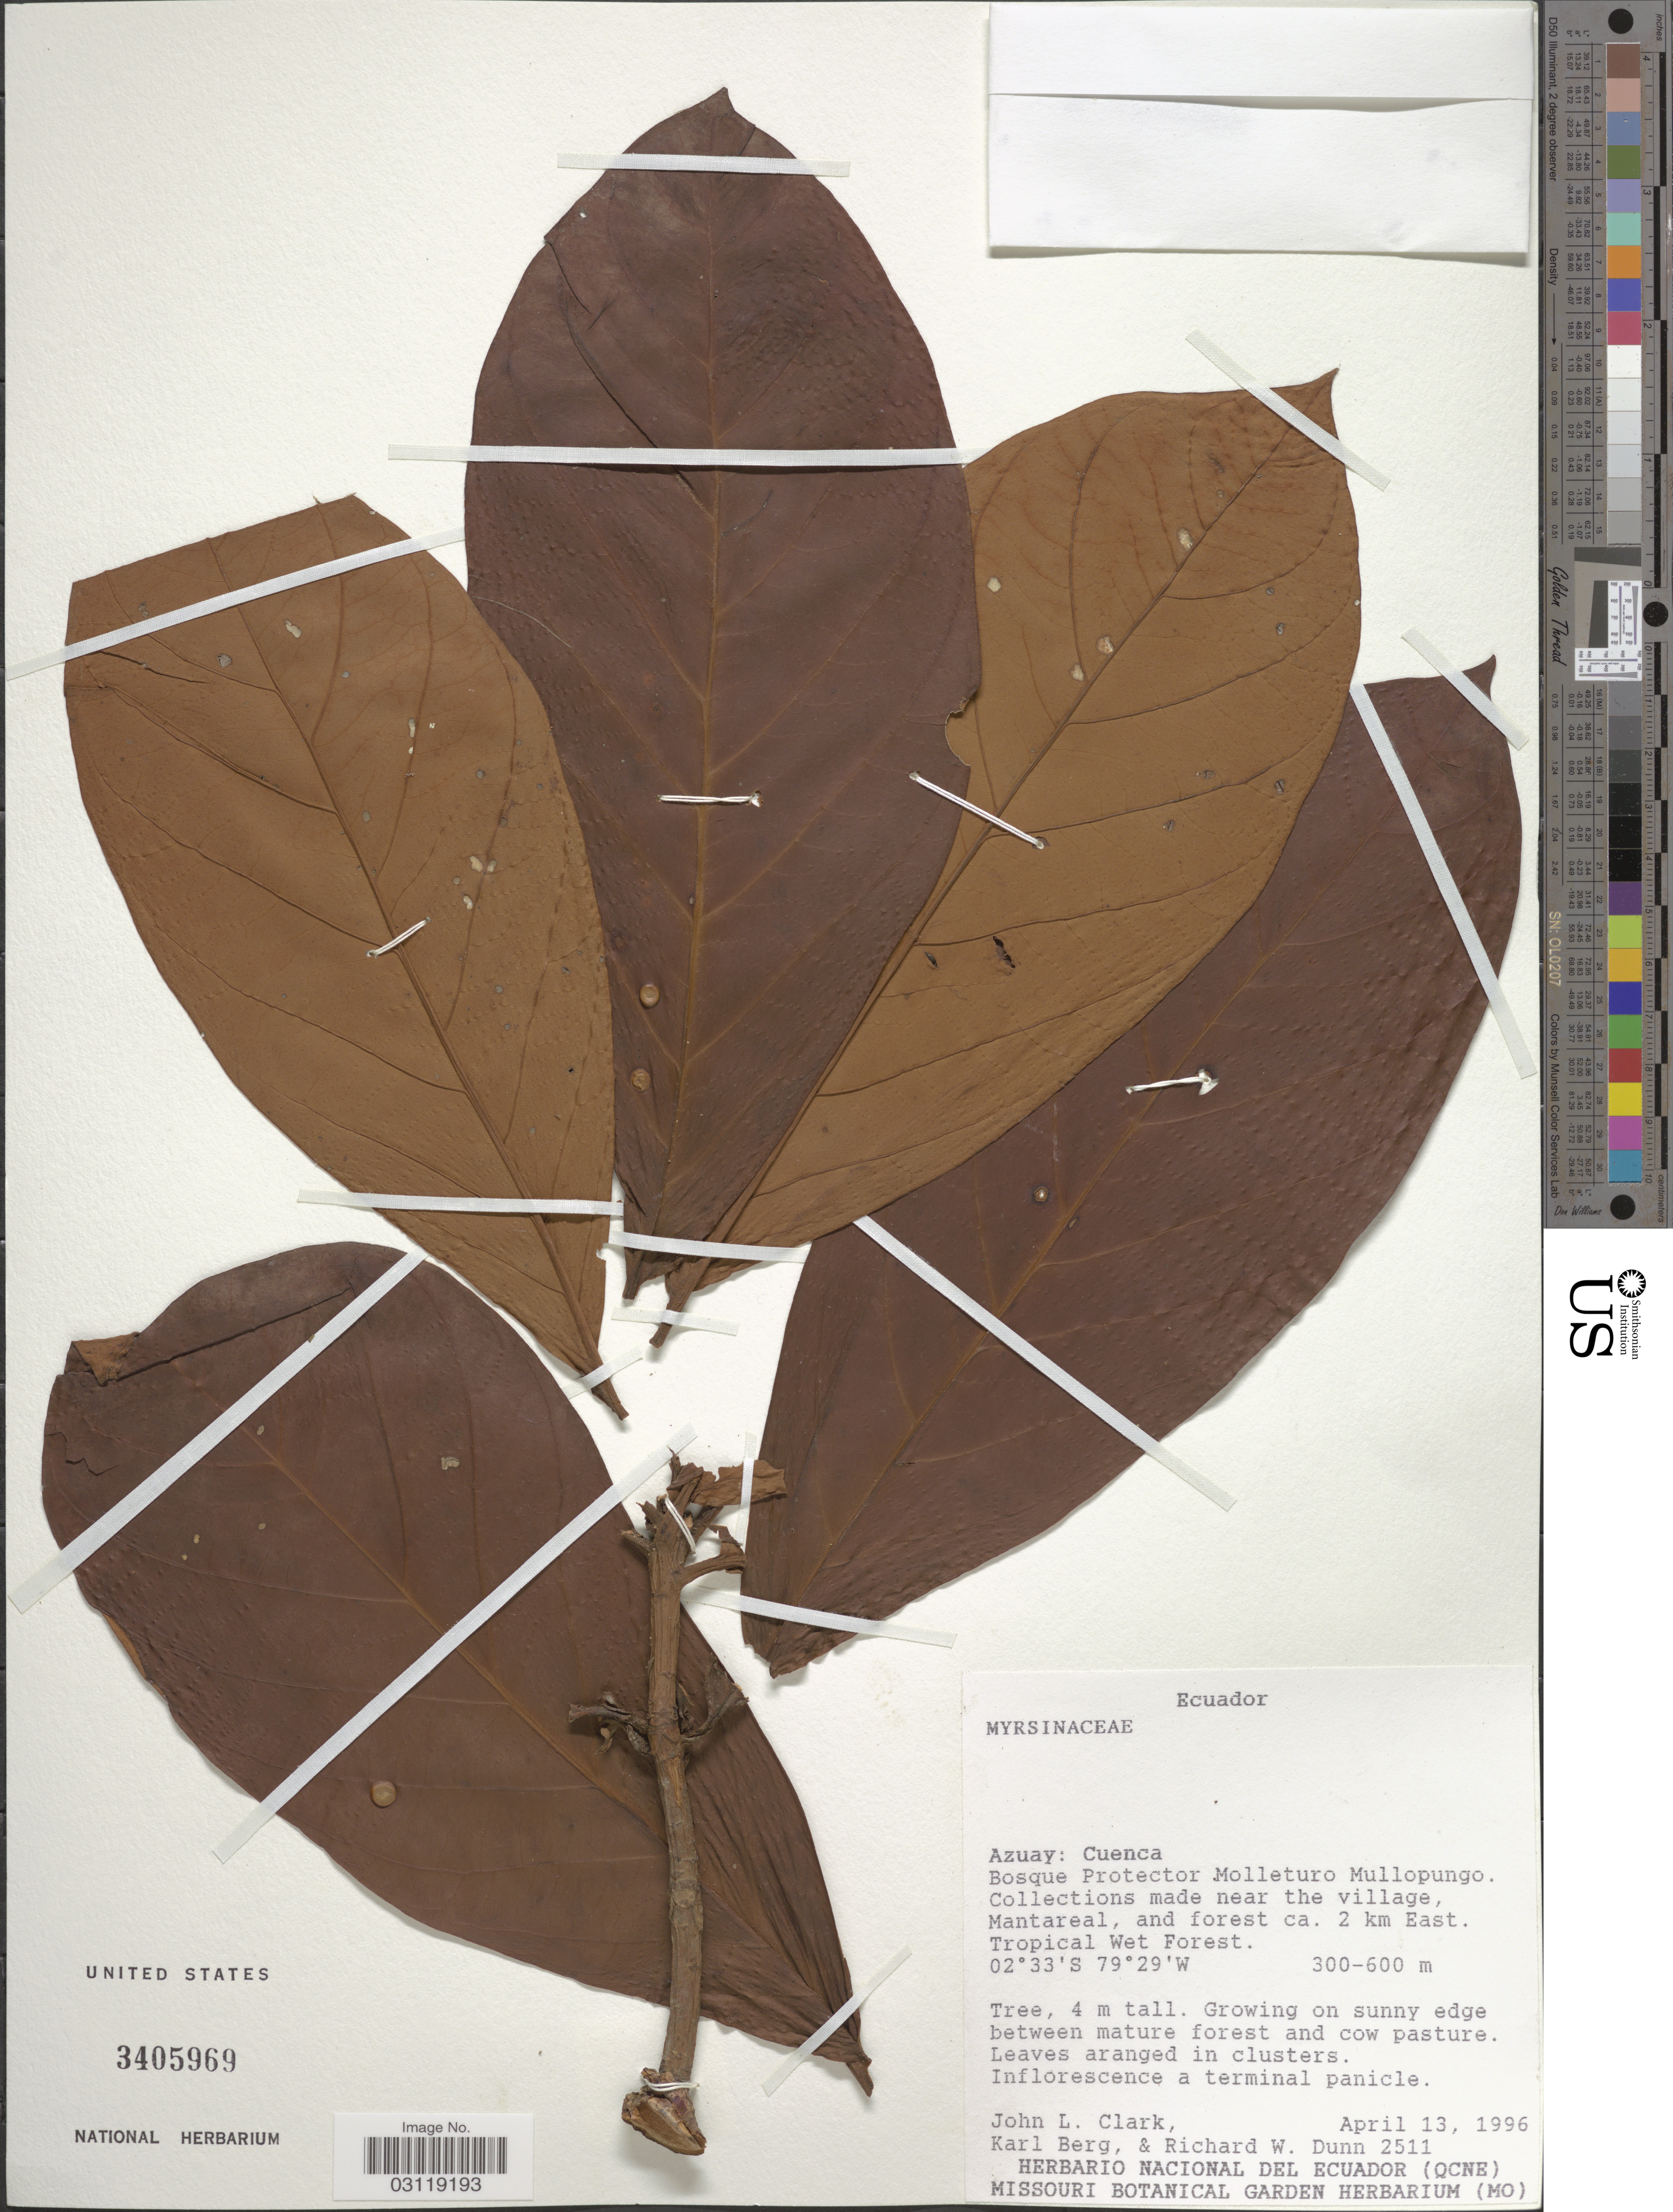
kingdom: Plantae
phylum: Tracheophyta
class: Magnoliopsida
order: Ericales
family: Primulaceae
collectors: J. L. Clark, K. Berg & W. Dunn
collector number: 2511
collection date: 1996-04-13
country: Ecuador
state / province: Azuay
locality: Cuenca. Bosque Protector Molleturo Mullopungo. Collections made near the village, Mantareal, and forest ca. 2 km East. Tropical Wet Forest.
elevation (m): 300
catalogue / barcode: US 3405969